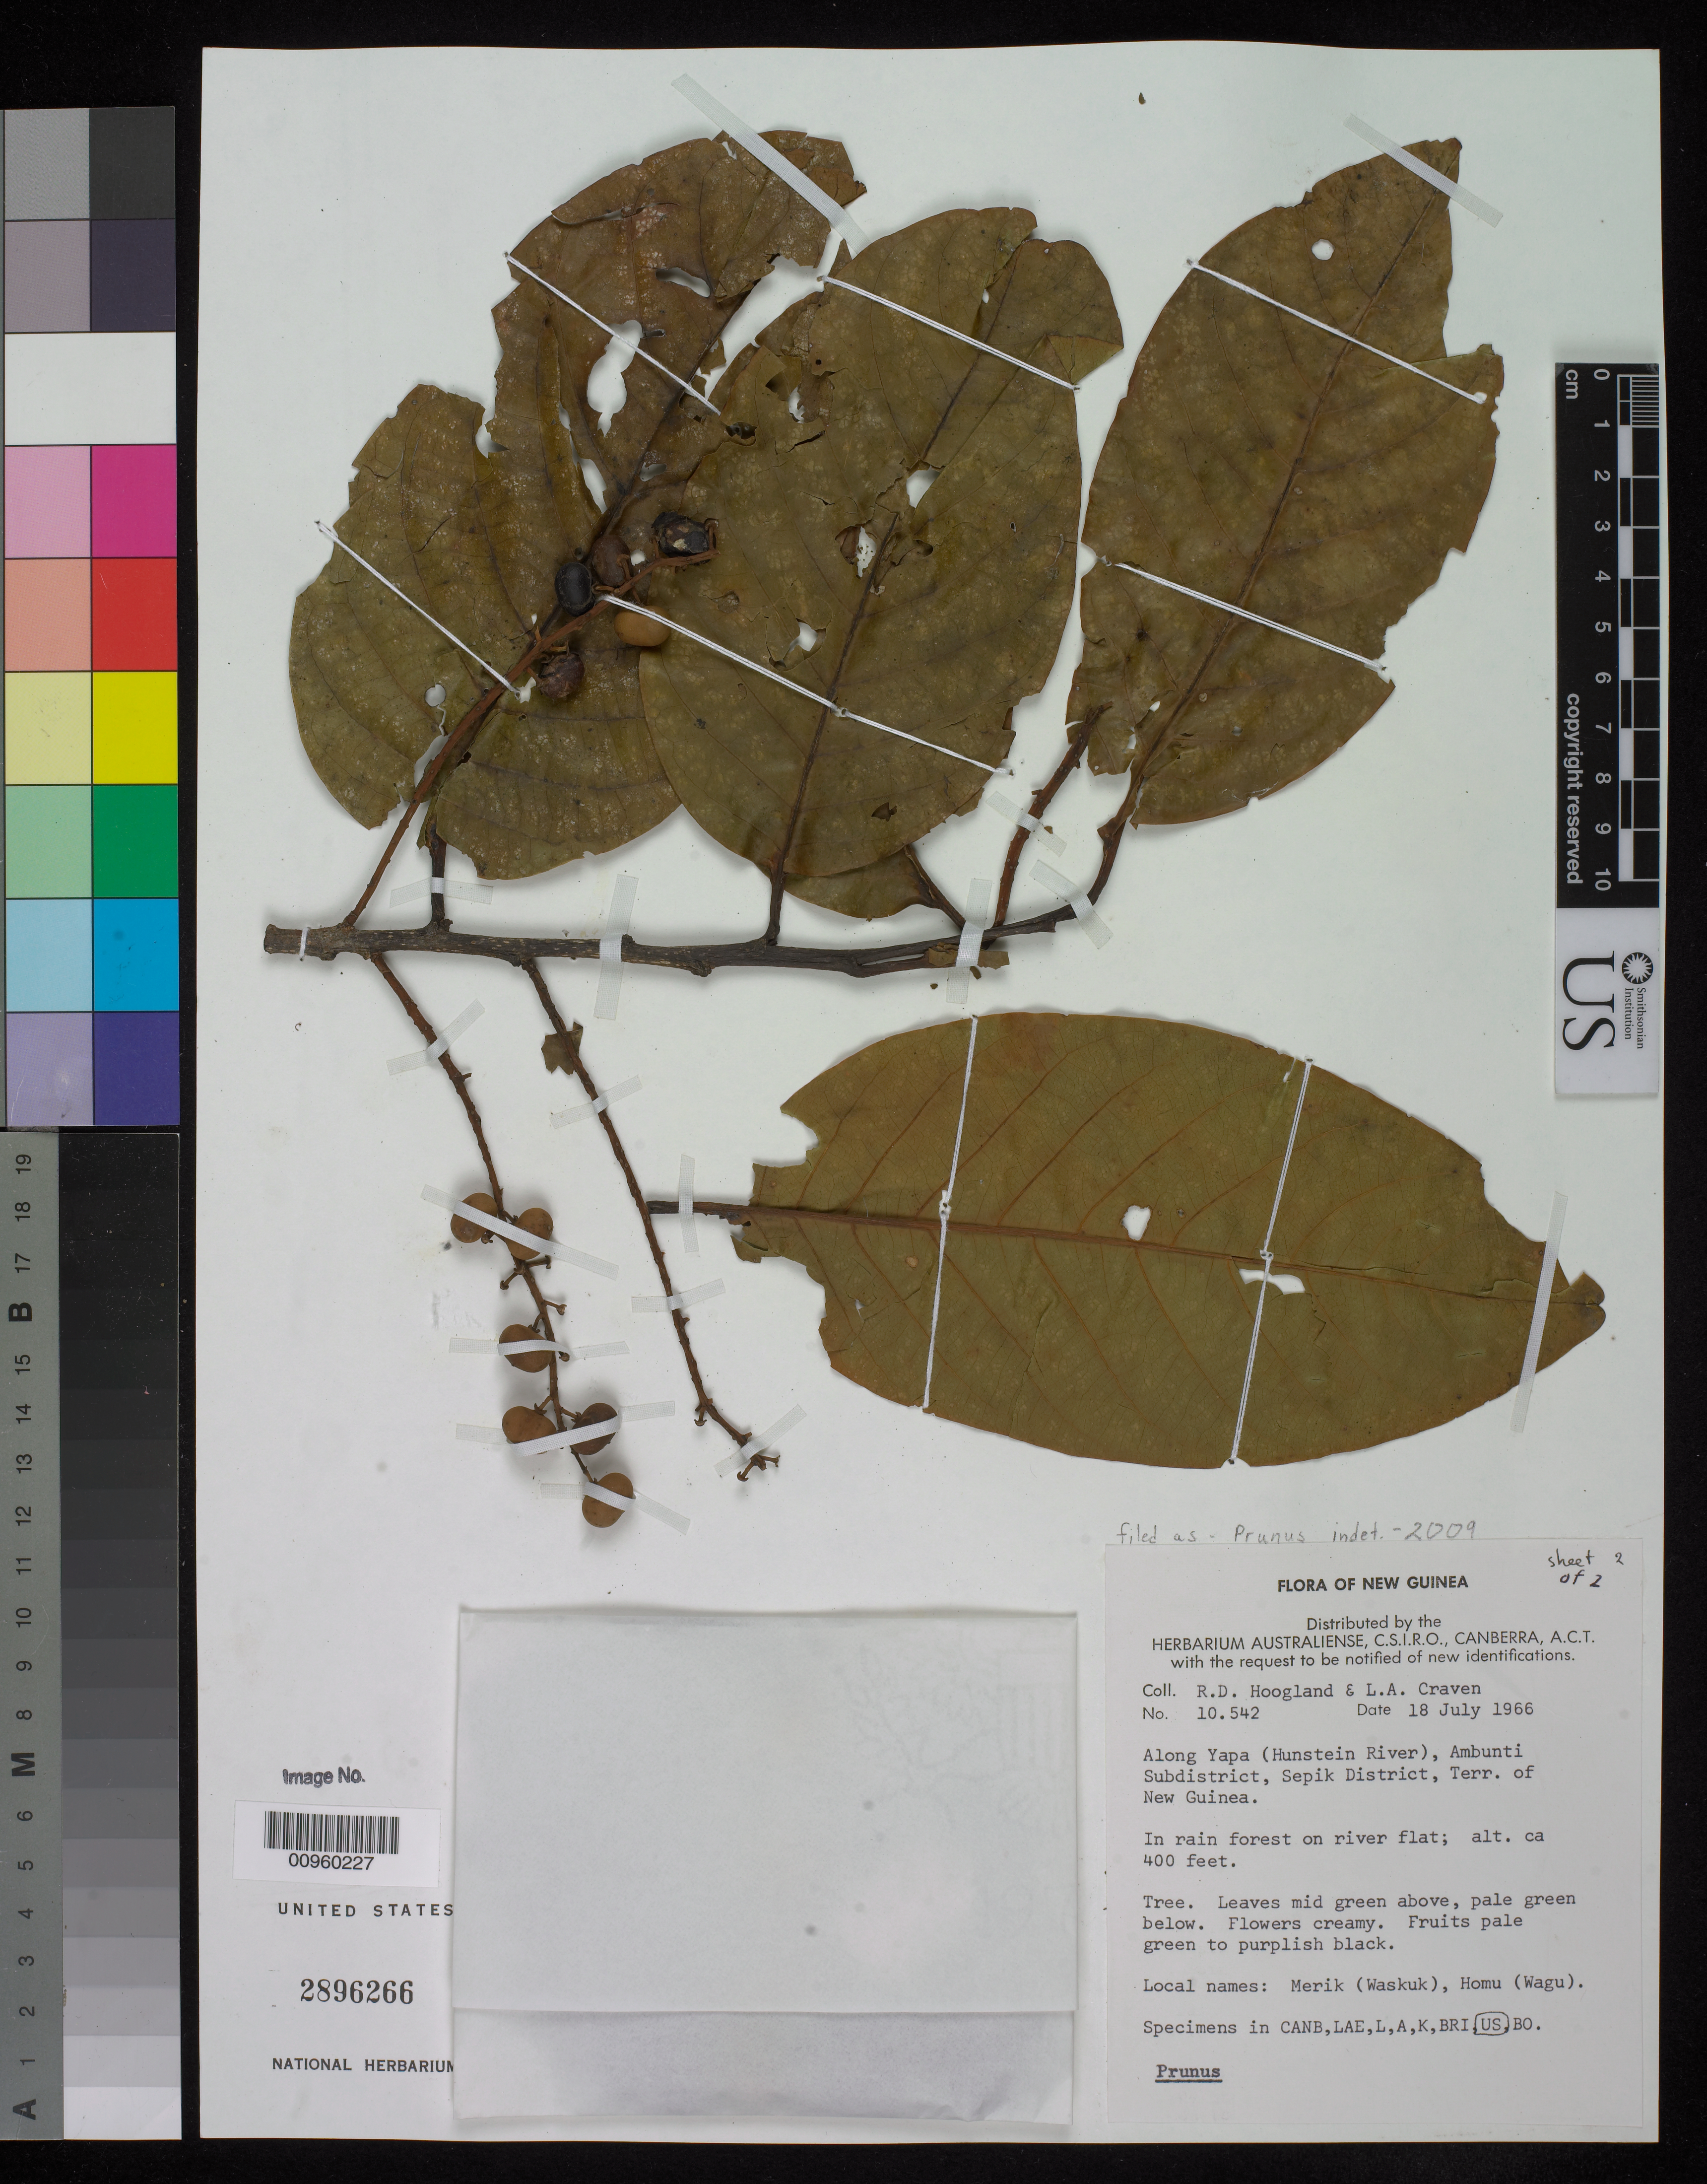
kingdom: Plantae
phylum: Tracheophyta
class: Magnoliopsida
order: Rosales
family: Rosaceae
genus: Prunus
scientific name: Prunus sp.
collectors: R. D. Hoogland, R. D. Hoogland & L. A. Craven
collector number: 10542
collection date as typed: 18 Jul 1966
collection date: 1966-07-18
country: Papua New Guinea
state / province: East Sepik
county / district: Ambunti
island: New Guinea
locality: Along Yapa (Hunstein River), Ambunit subdist, Sepik District. In rain forest on river flat.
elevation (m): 122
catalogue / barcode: US 2896266